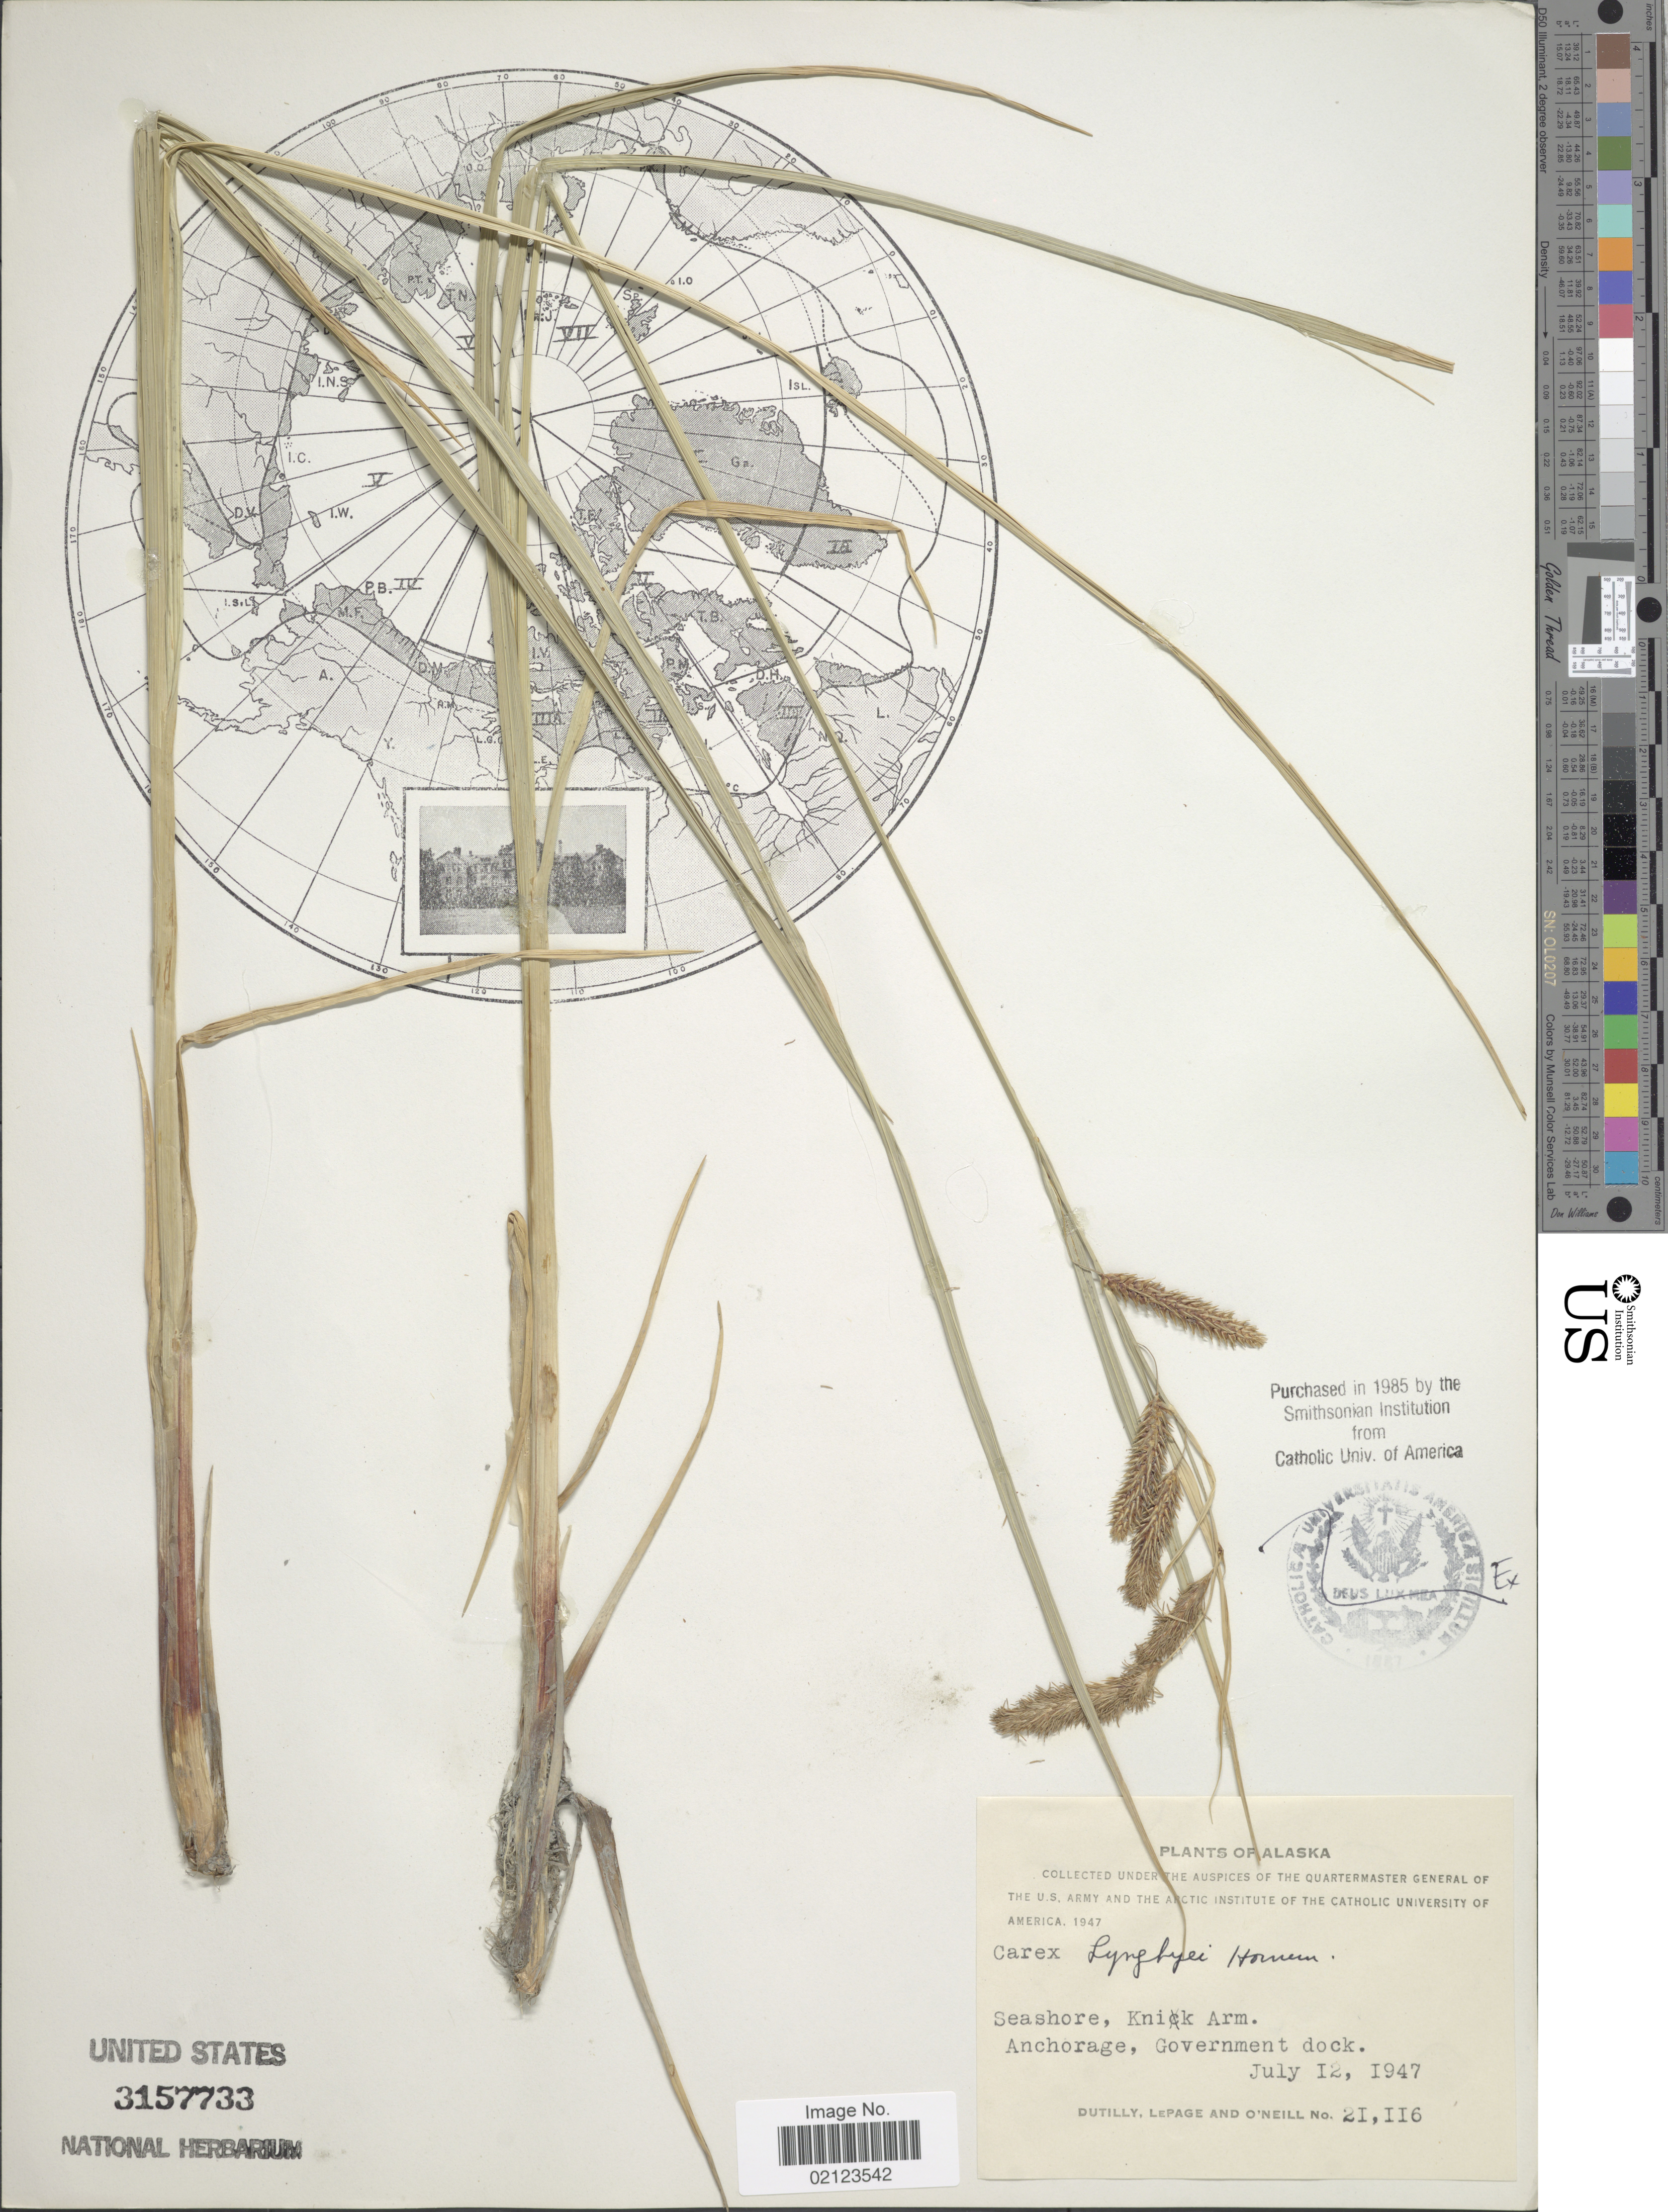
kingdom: Plantae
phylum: Tracheophyta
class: Liliopsida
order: Poales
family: Cyperaceae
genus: Carex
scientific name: Carex lyngbyei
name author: Hornem.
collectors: -. Dutilly, -. LePage & O' Neill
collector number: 21116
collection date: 1947-07-12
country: United States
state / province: Alaska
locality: Seashore, Knik Arm. Anchorage, Government dock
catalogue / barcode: US 3157733